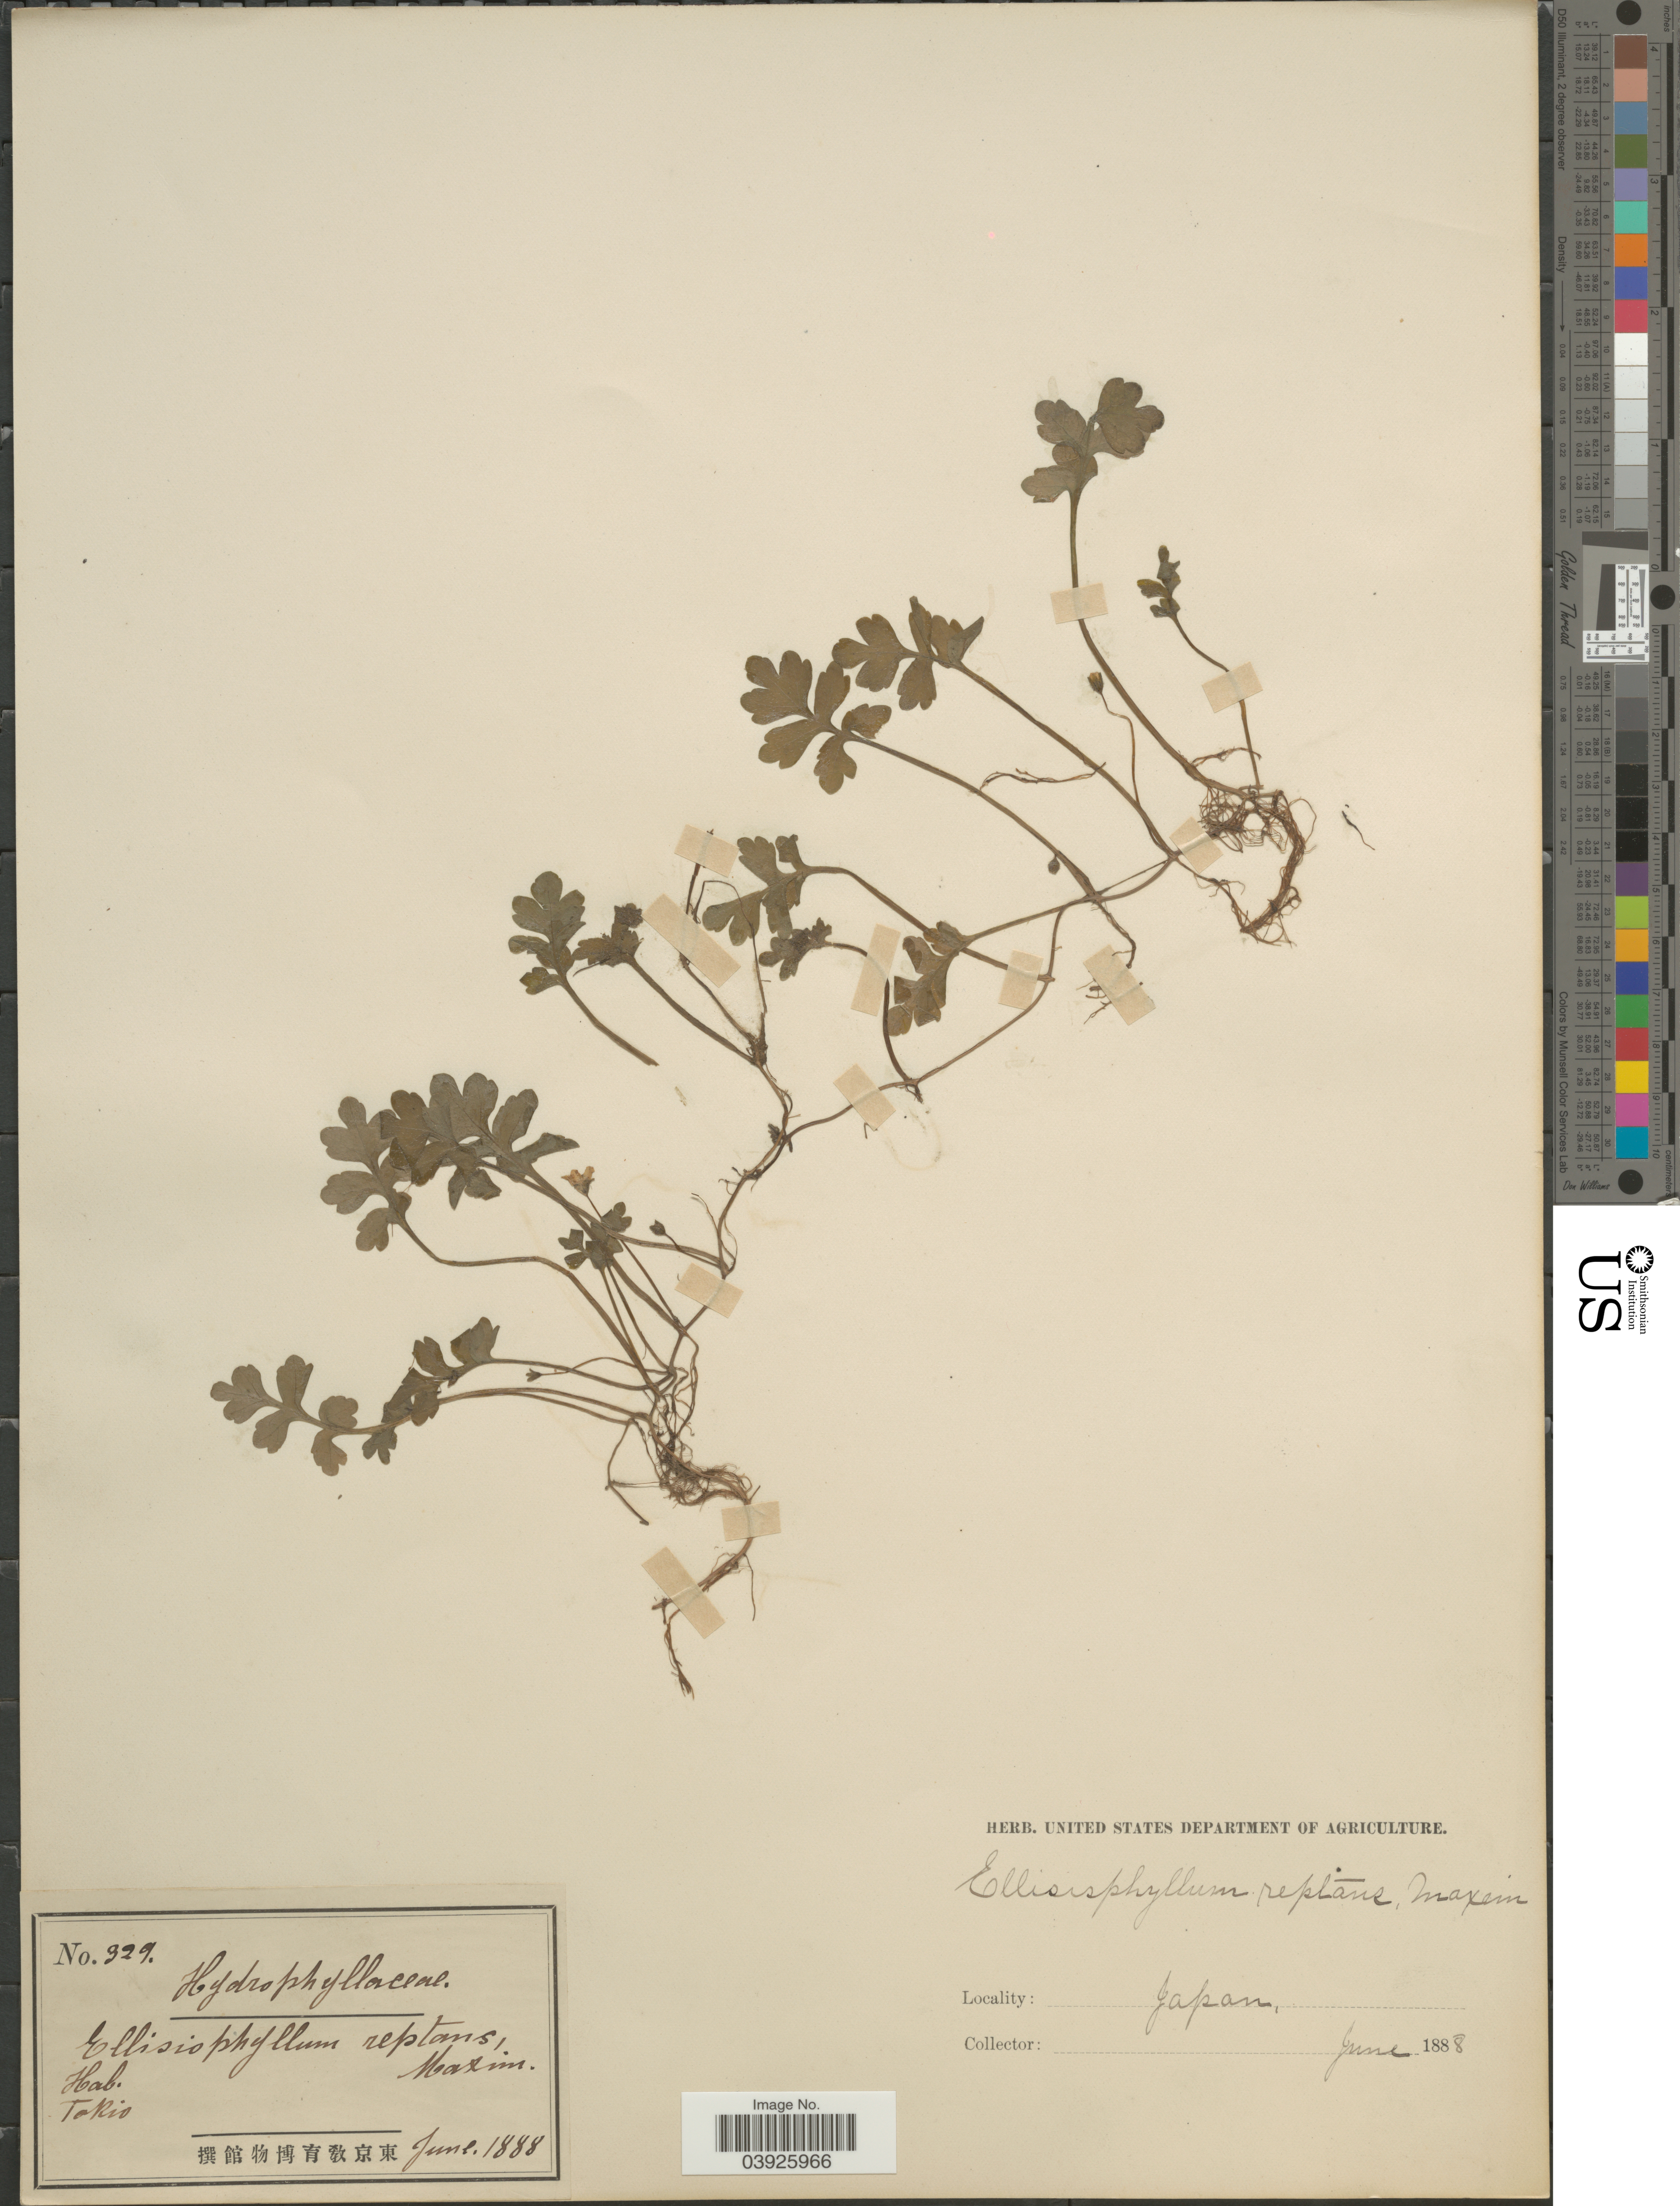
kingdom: Plantae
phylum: Tracheophyta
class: Magnoliopsida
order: Lamiales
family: Plantaginaceae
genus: Ellisiophyllum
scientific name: Ellisiophyllum pinnatum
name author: (Wall. ex Benth.) Makino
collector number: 329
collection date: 1888-06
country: Japan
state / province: Tokyo, Federal City of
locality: Tokio.